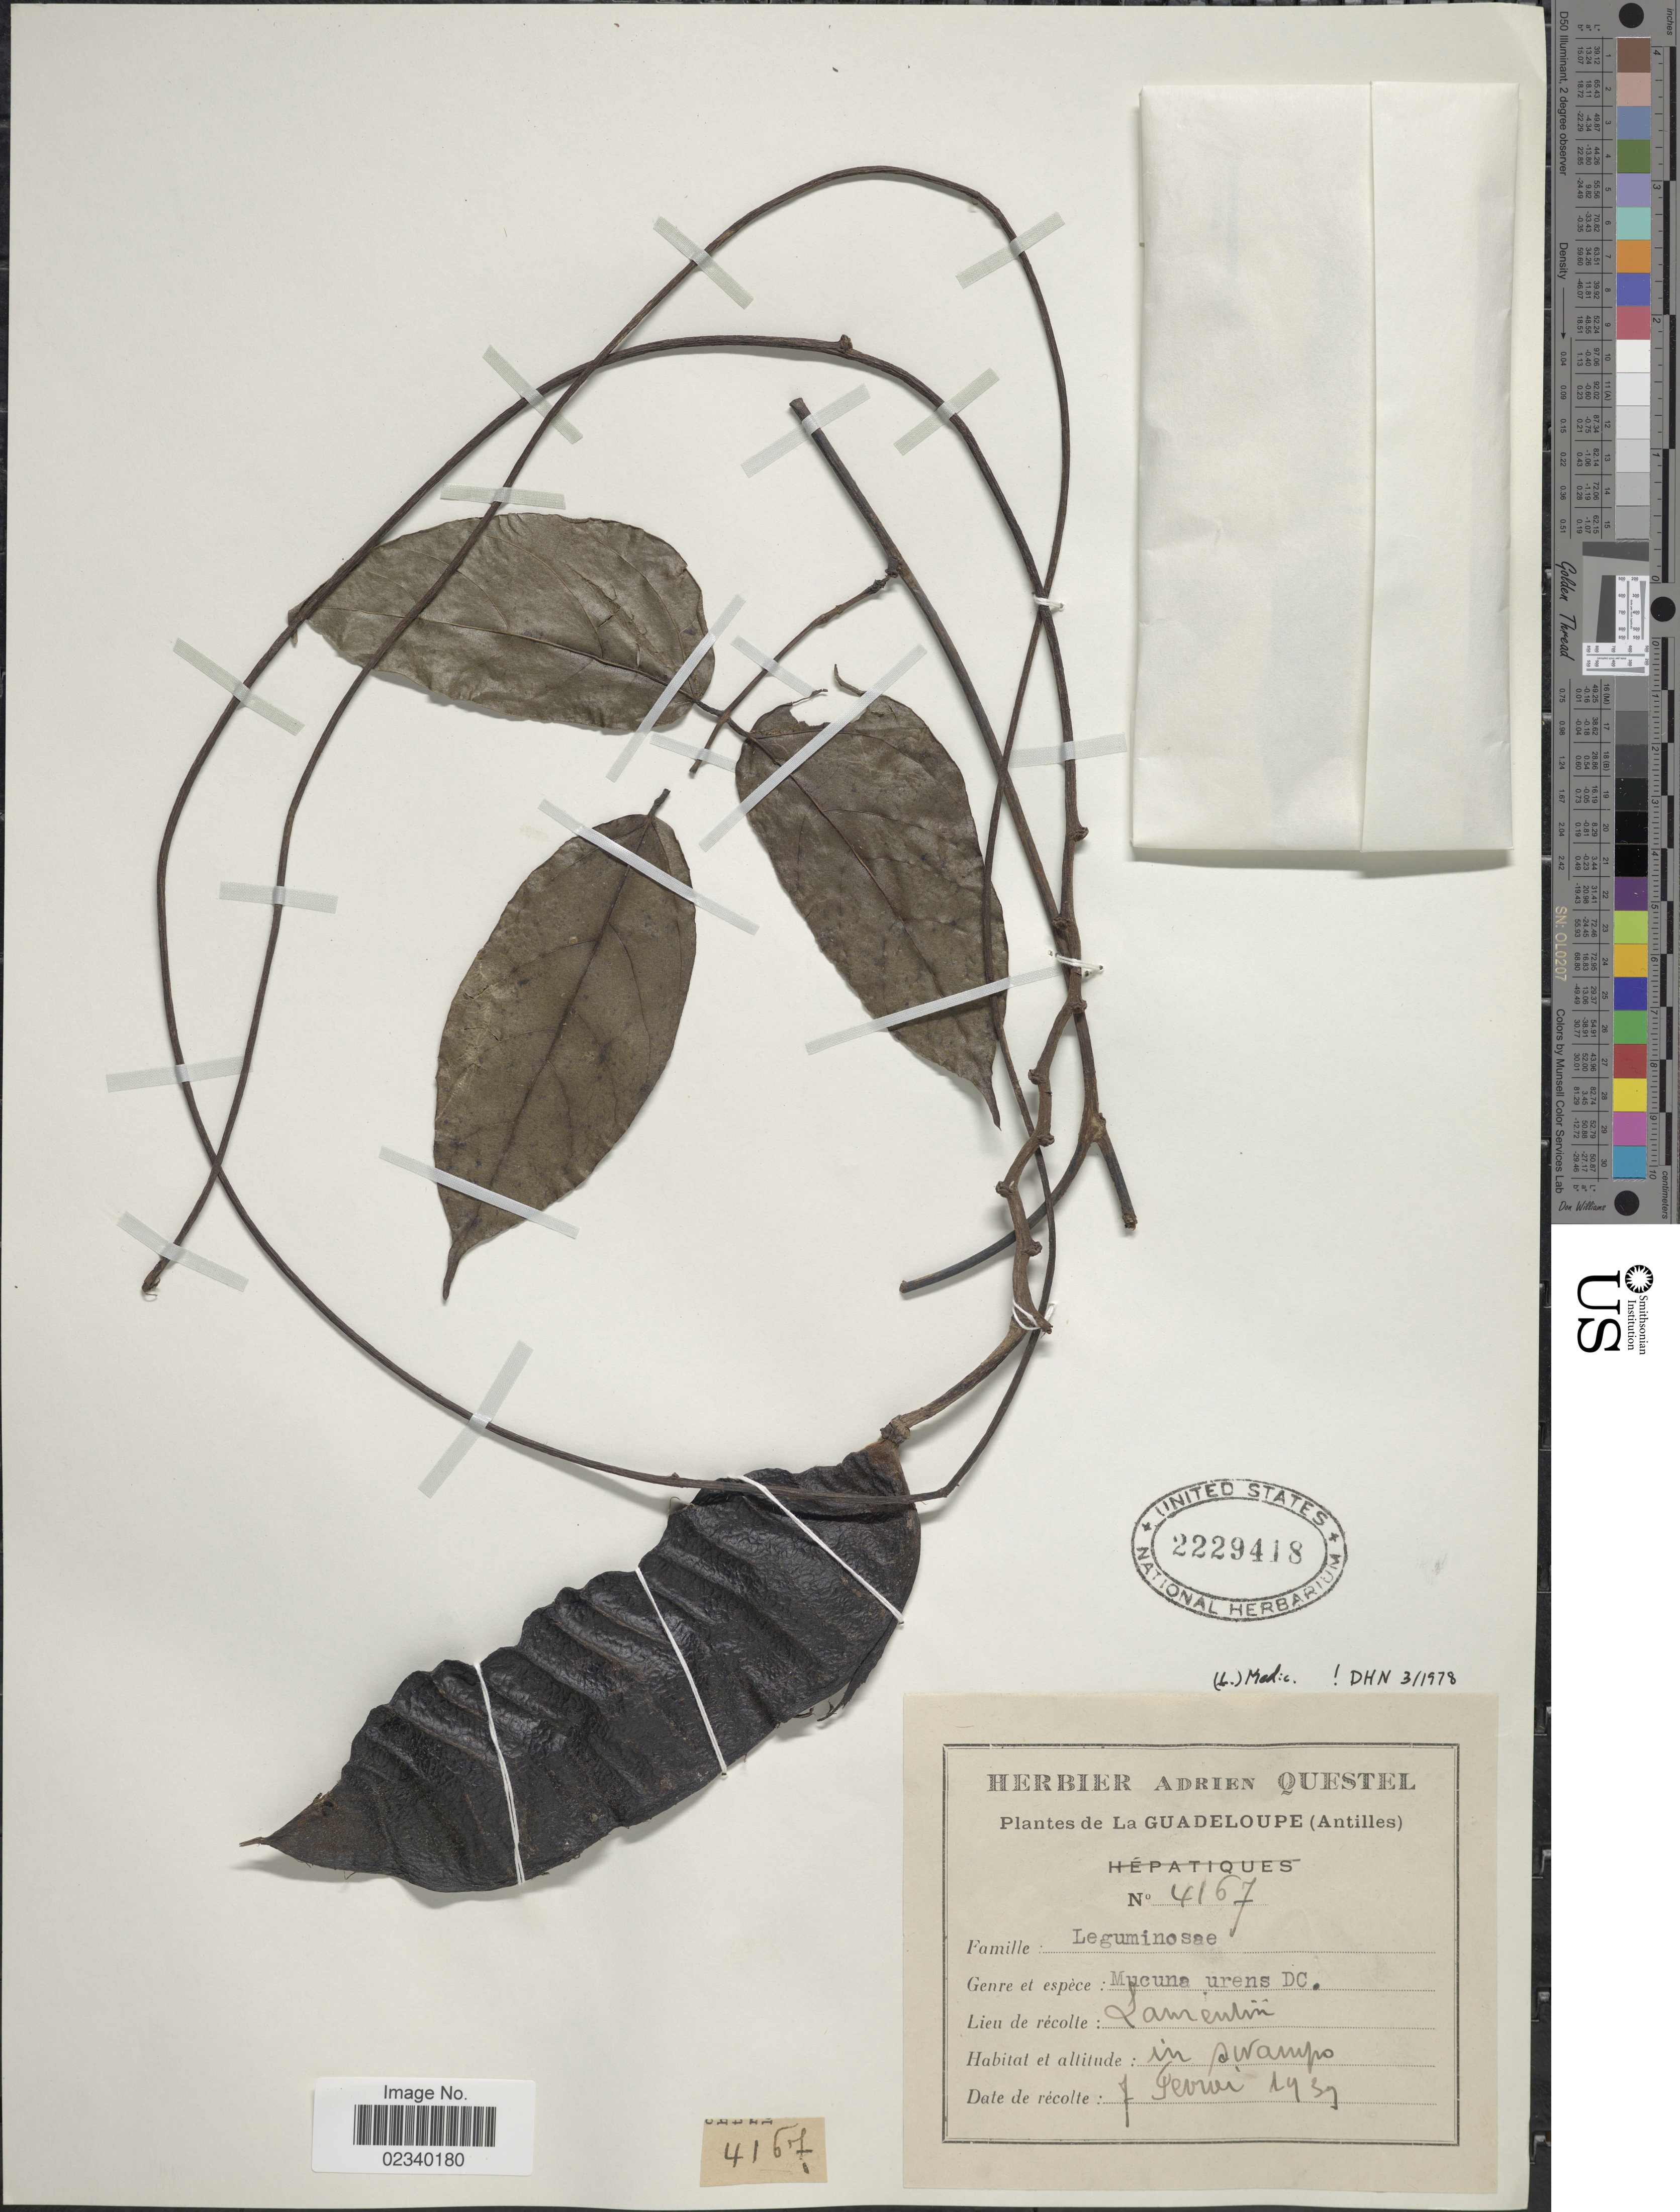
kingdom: Plantae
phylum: Tracheophyta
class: Magnoliopsida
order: Fabales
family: Fabaceae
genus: Mucuna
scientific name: Mucuna urens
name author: (L.) Medik.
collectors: ex herb. A. Questal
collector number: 4167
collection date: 1939-02-07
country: Guadeloupe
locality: Lamentin, in swamps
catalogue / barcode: US 2229418